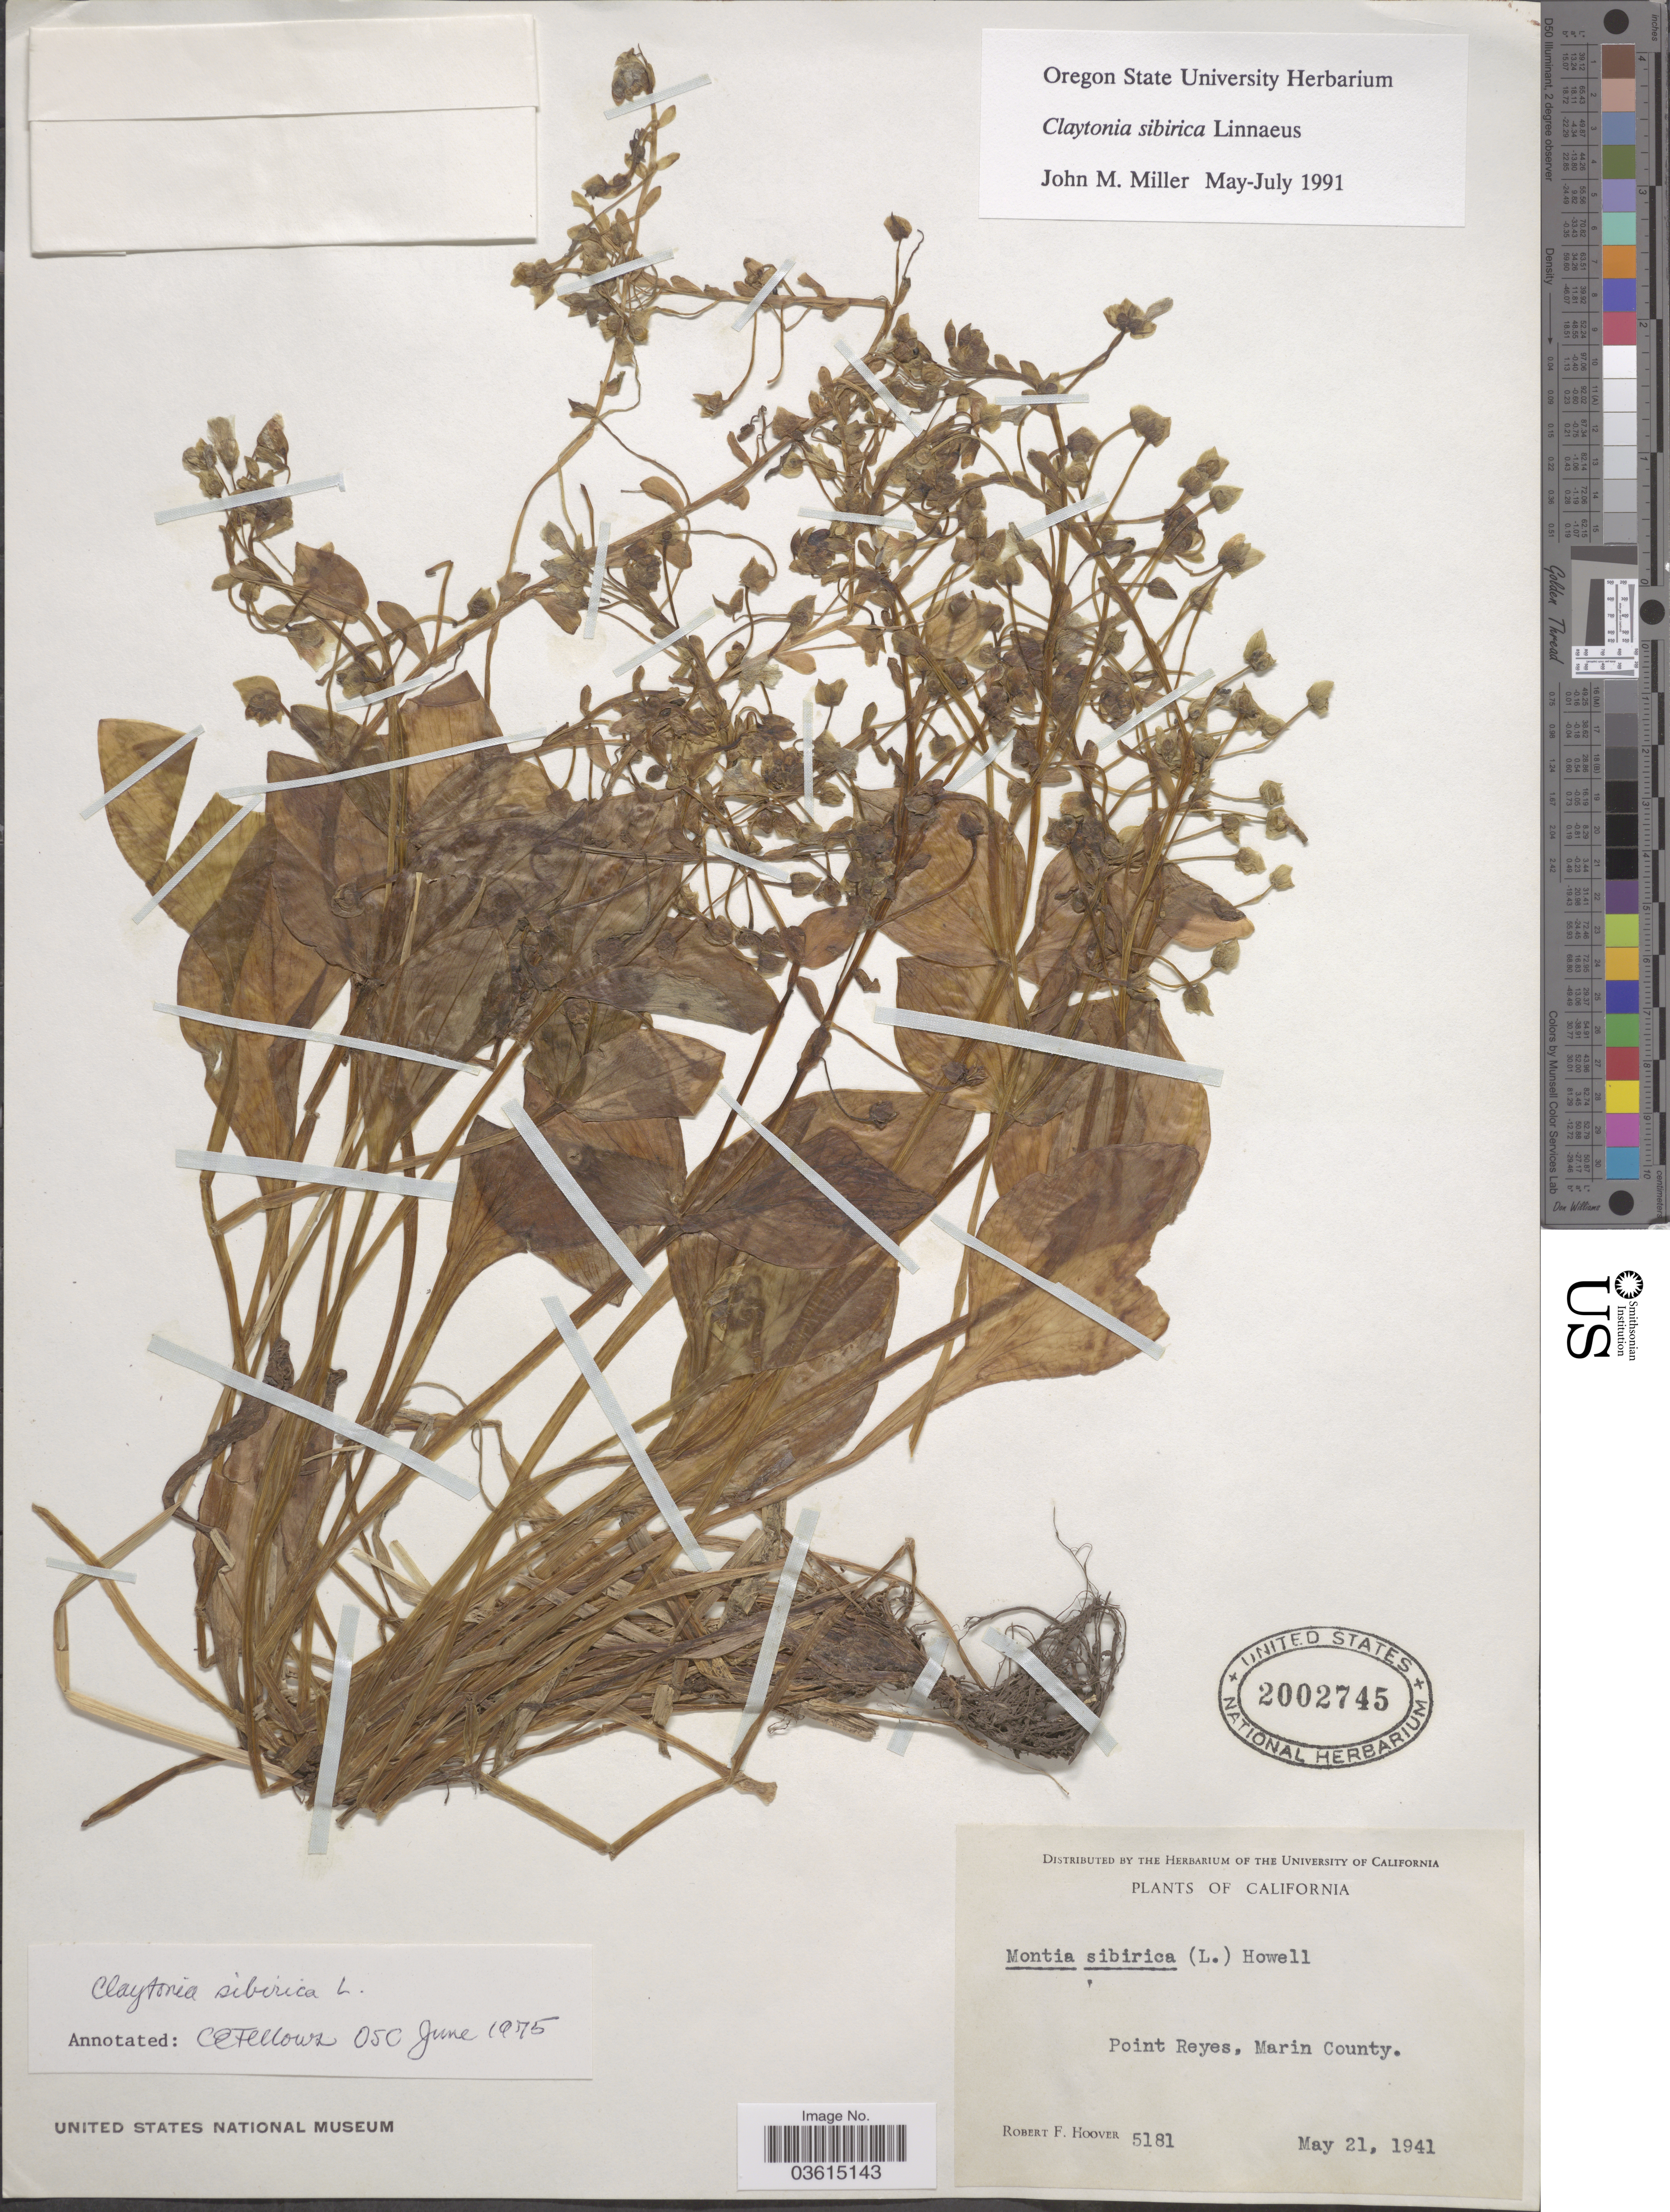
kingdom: Plantae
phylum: Tracheophyta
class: Magnoliopsida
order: Caryophyllales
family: Montiaceae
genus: Claytonia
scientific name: Claytonia sibirica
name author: L.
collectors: R. F. Hoover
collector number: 5181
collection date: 1941-05-21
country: United States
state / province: California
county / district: Marin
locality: Point Reyes, Marin County.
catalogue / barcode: US 2002745